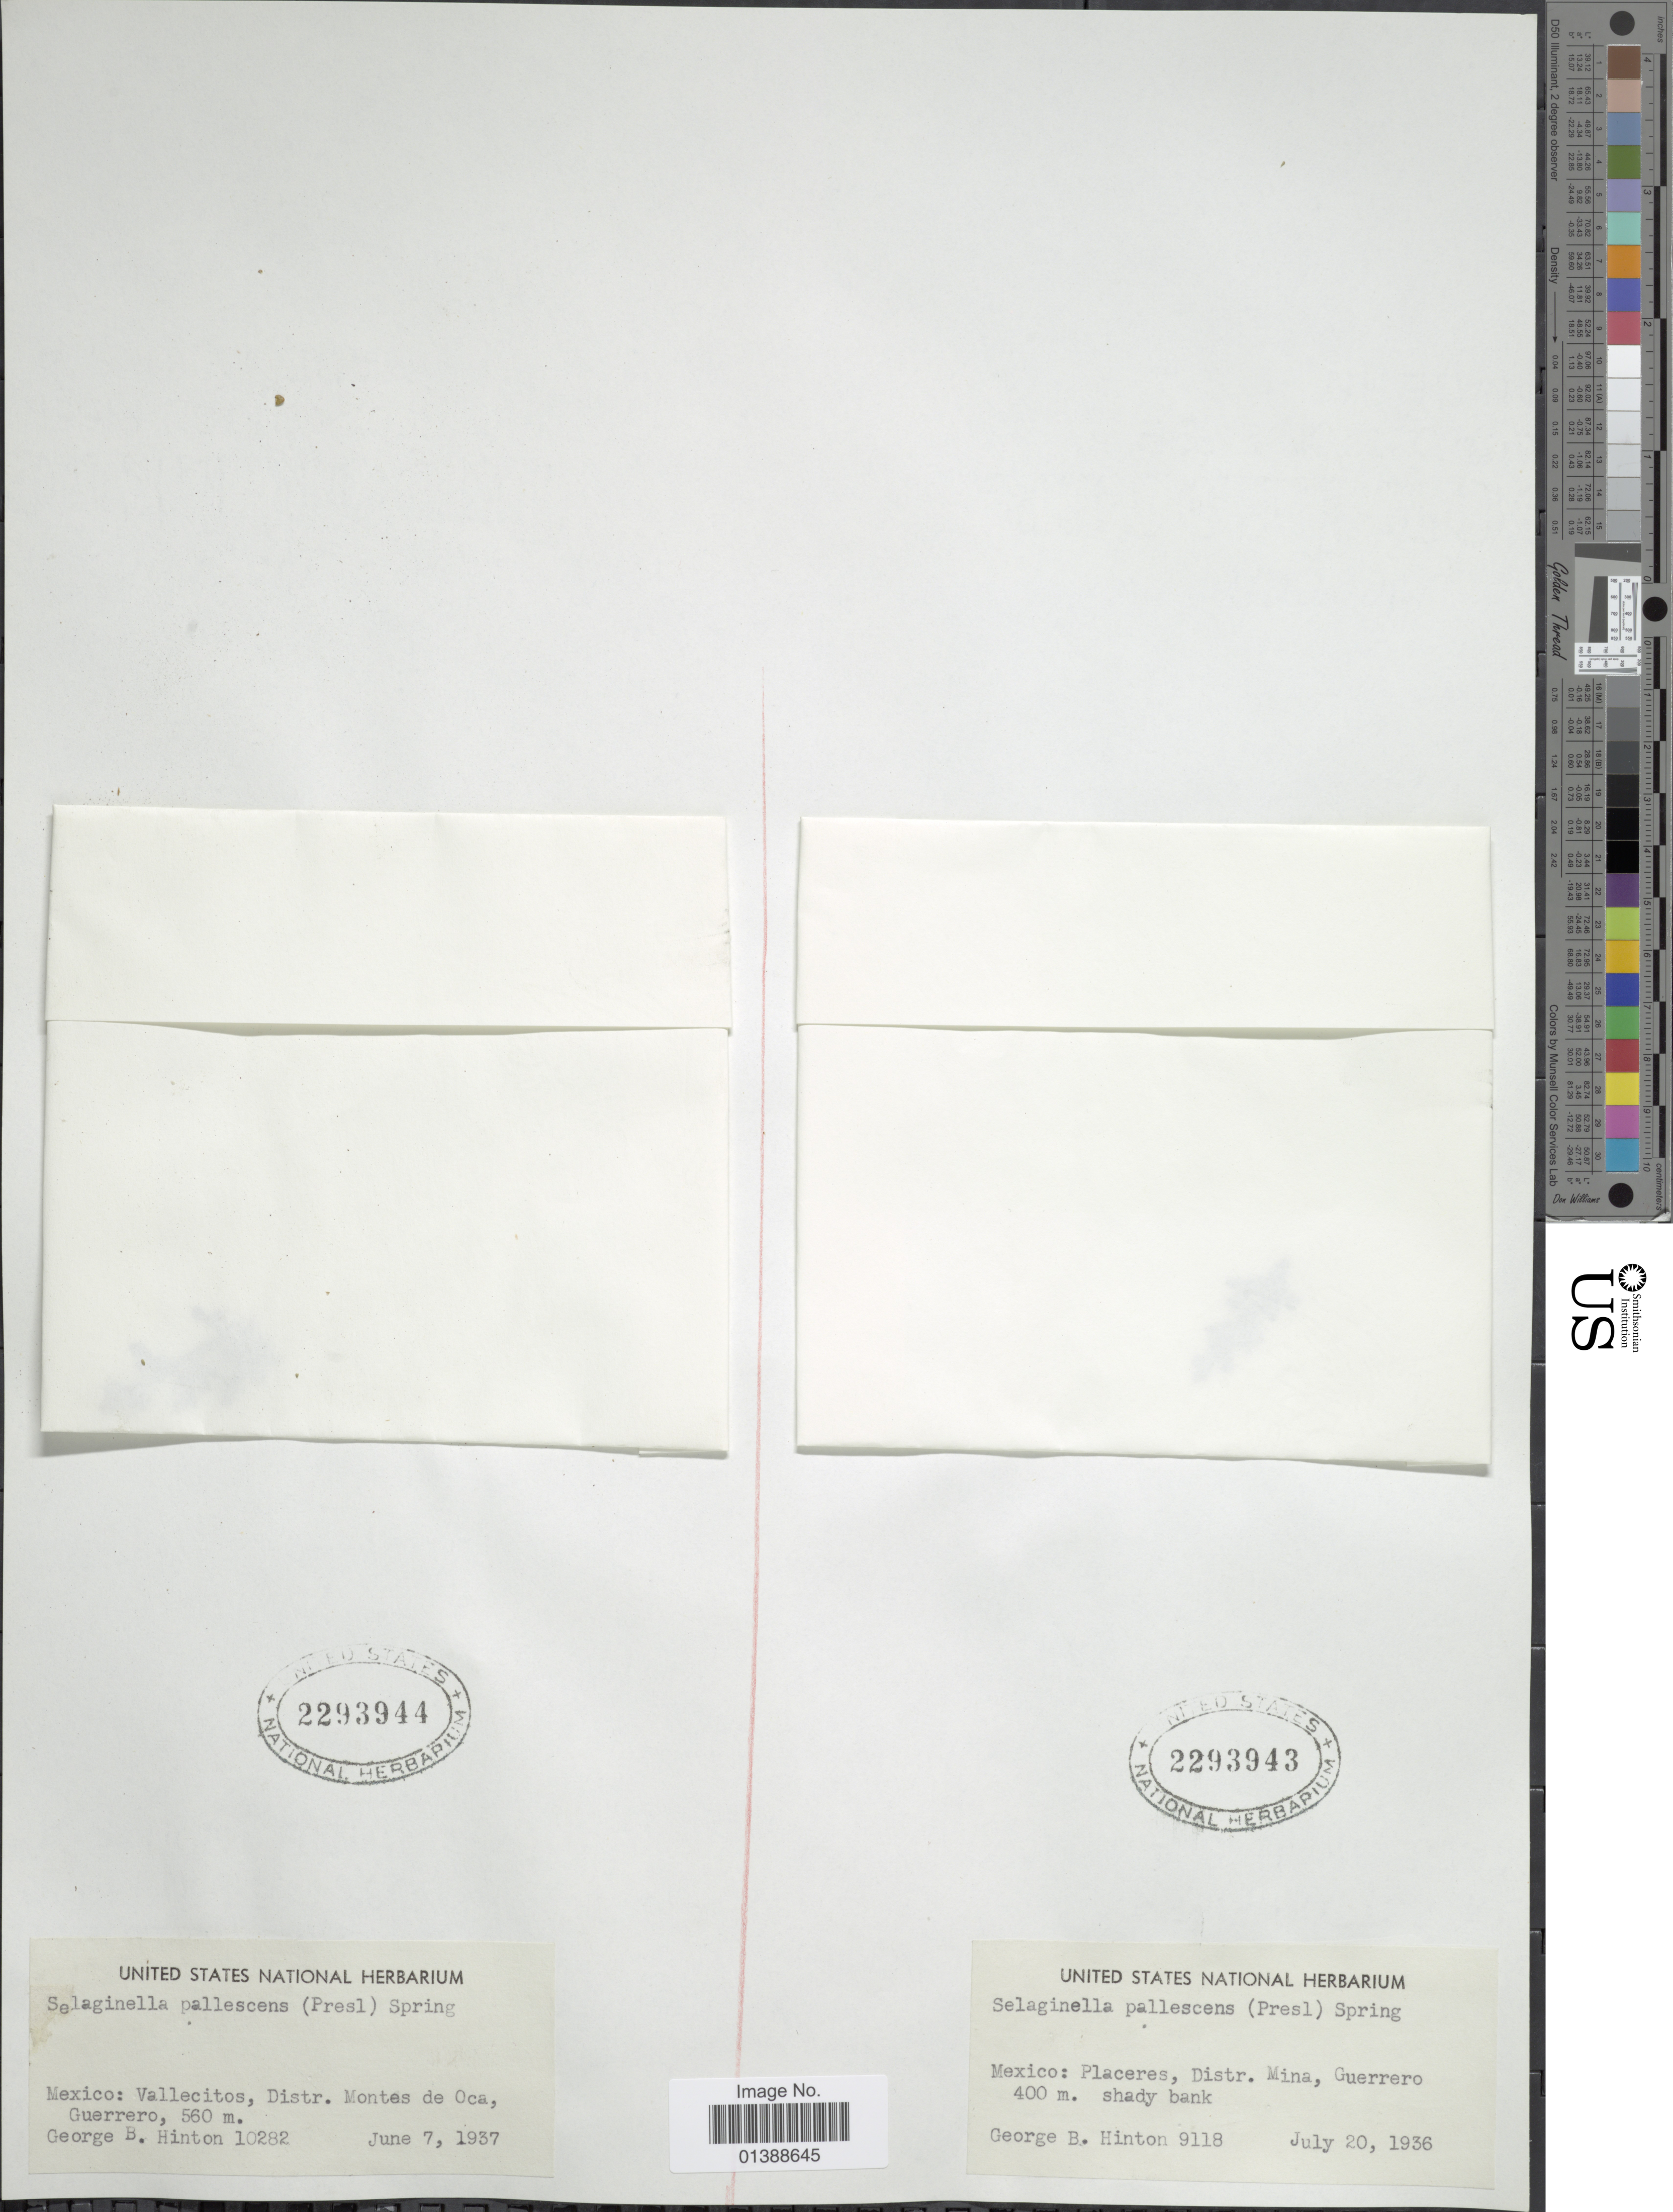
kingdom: Plantae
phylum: Tracheophyta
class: Lycopodiopsida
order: Selaginellales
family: Selaginellaceae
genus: Selaginella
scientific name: Selaginella pallescens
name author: (C. Presl) Spring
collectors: G. B. Hinton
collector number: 10282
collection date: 1937-06-07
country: Mexico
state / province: Guerrero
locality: Vallecitos, Distr. Montes de Oca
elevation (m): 560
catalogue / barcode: US 2293944-2